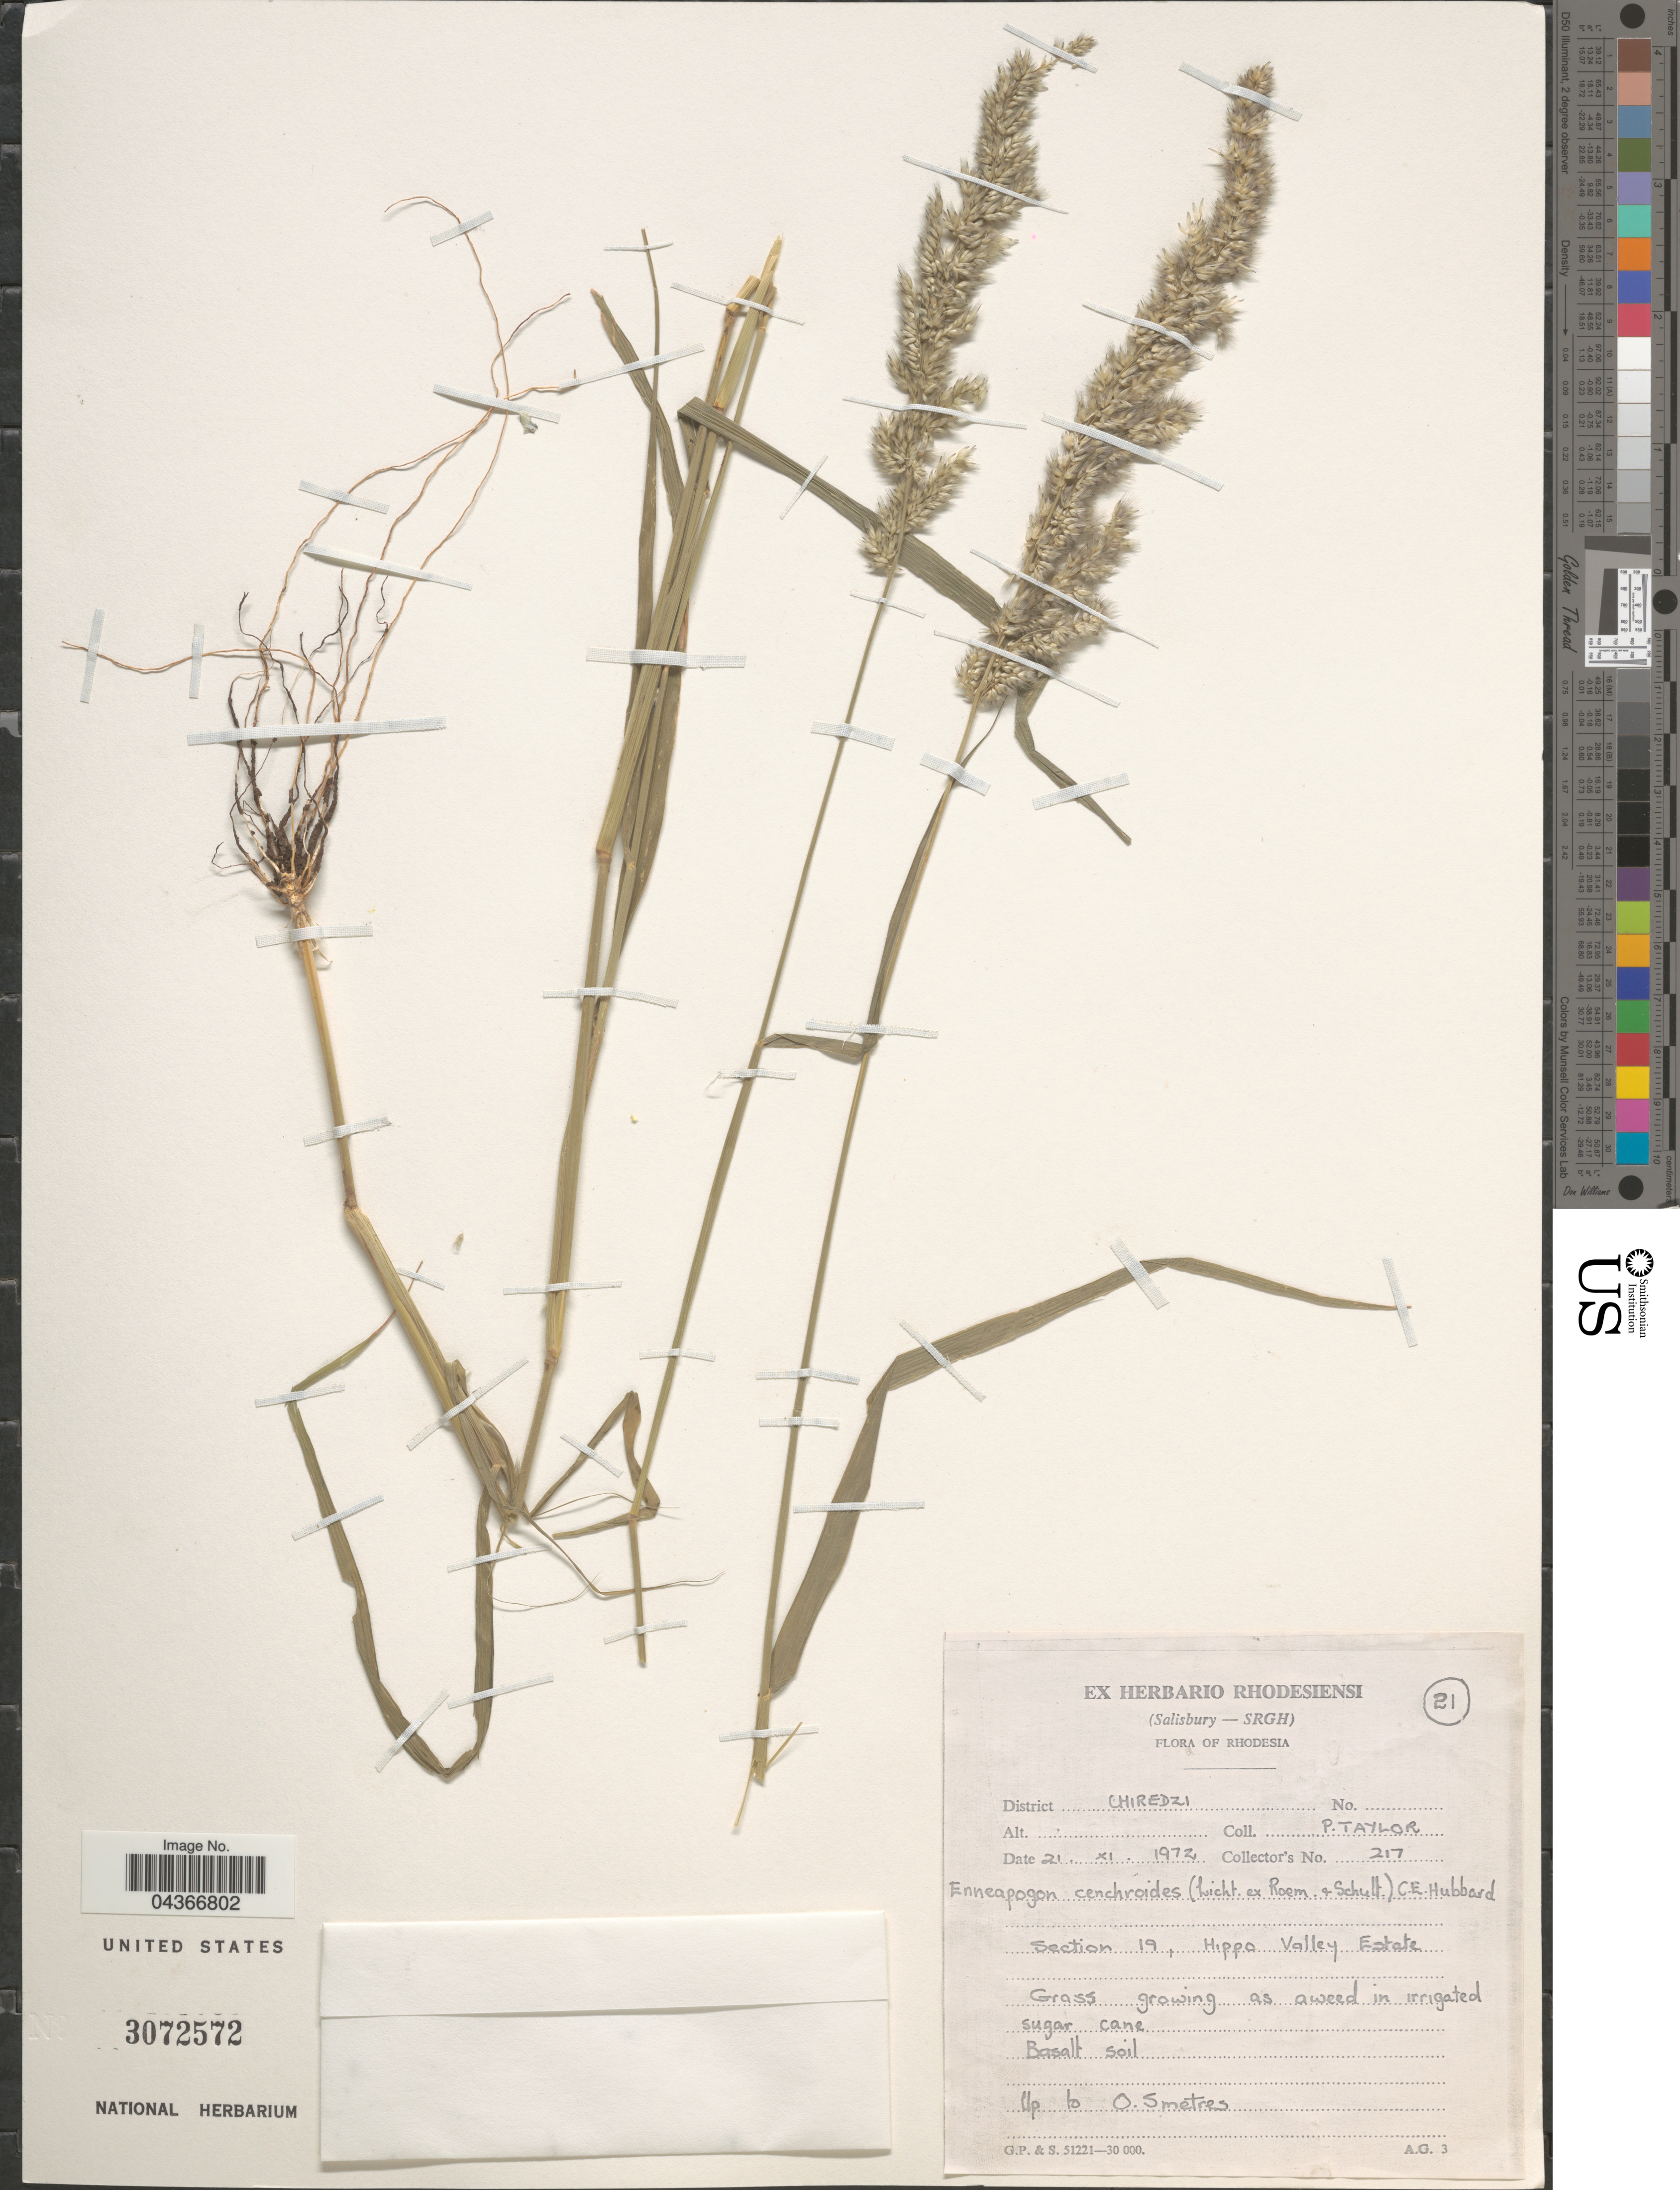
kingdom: Plantae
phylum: Tracheophyta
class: Liliopsida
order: Poales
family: Poaceae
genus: Enneapogon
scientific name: Enneapogon cenchroides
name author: (Licht. ex Roem. & Schult.) C.E. Hubb.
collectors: P. Taylor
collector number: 217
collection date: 1972-11-21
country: Zimbabwe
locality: Rhodesia. District Chiredzi. Section 19, Hippo Valley Estate.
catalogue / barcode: US 3072572